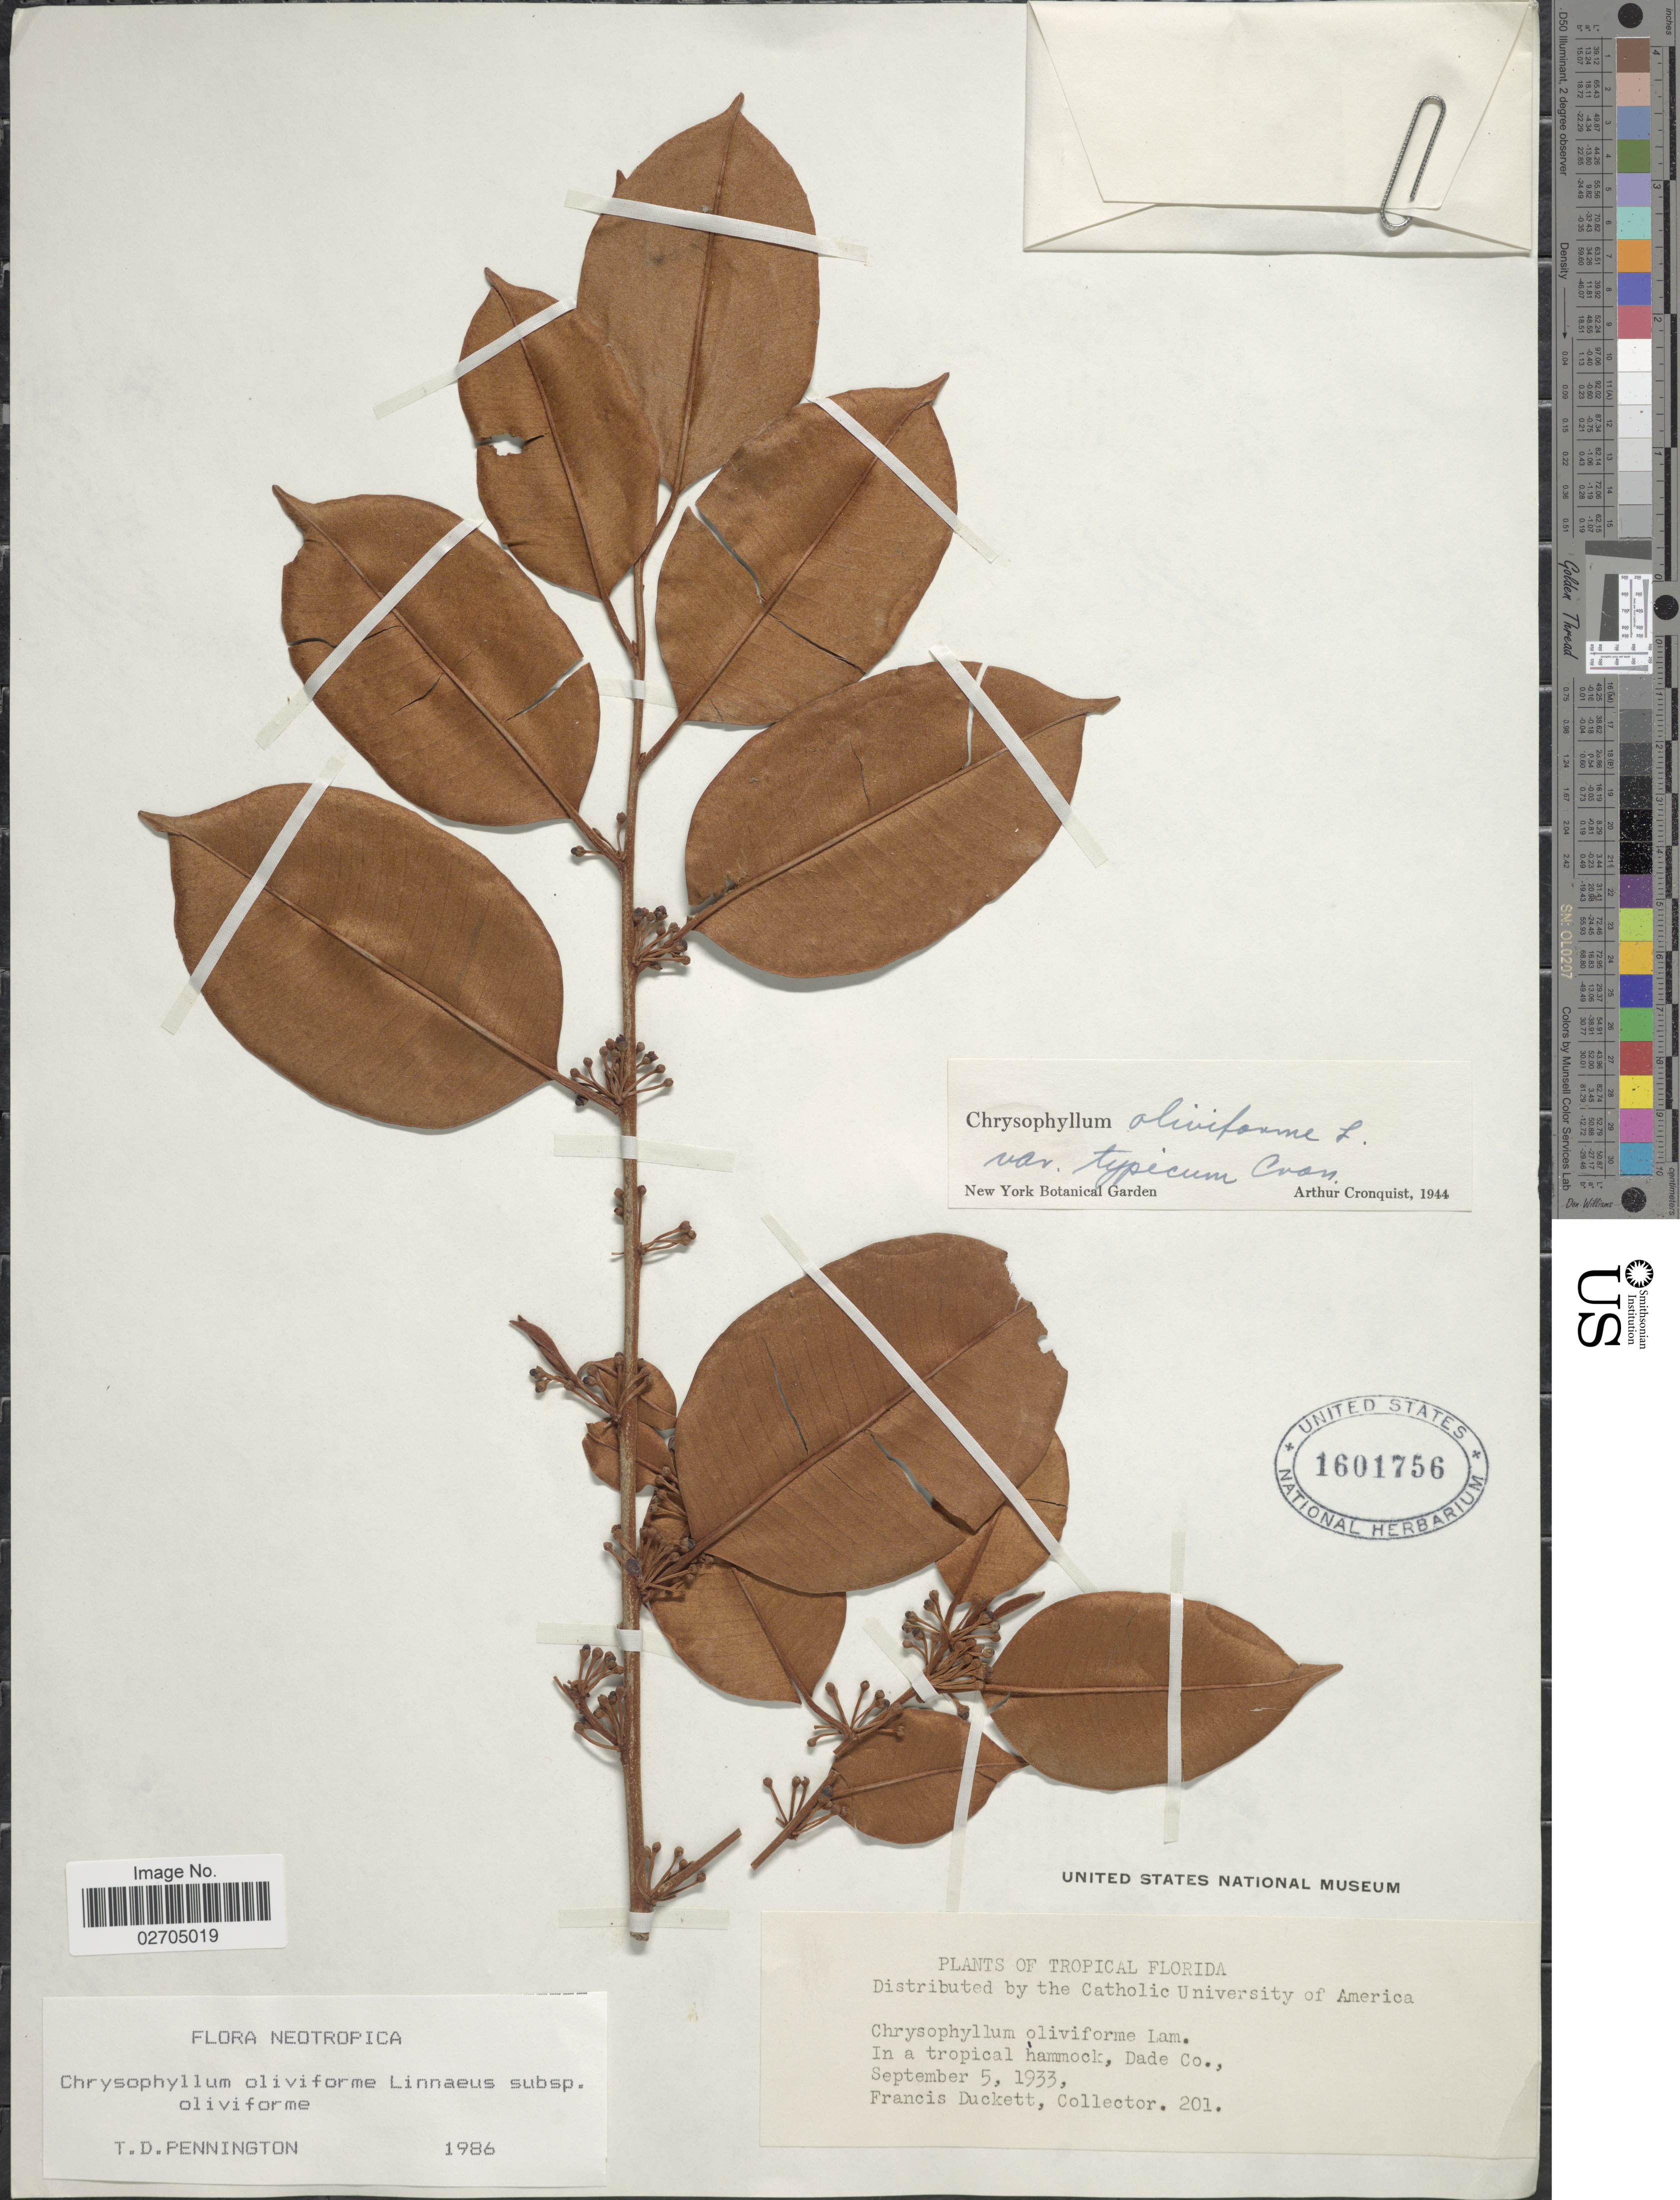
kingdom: Plantae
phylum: Tracheophyta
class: Magnoliopsida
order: Ericales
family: Sapotaceae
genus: Chrysophyllum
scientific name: Chrysophyllum oliviforme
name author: L.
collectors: F. Duckett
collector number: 201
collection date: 1933-09-05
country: United States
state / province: Florida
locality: Tropical Florida, in a tropical hammock, Dade Co.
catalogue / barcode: US 1601756